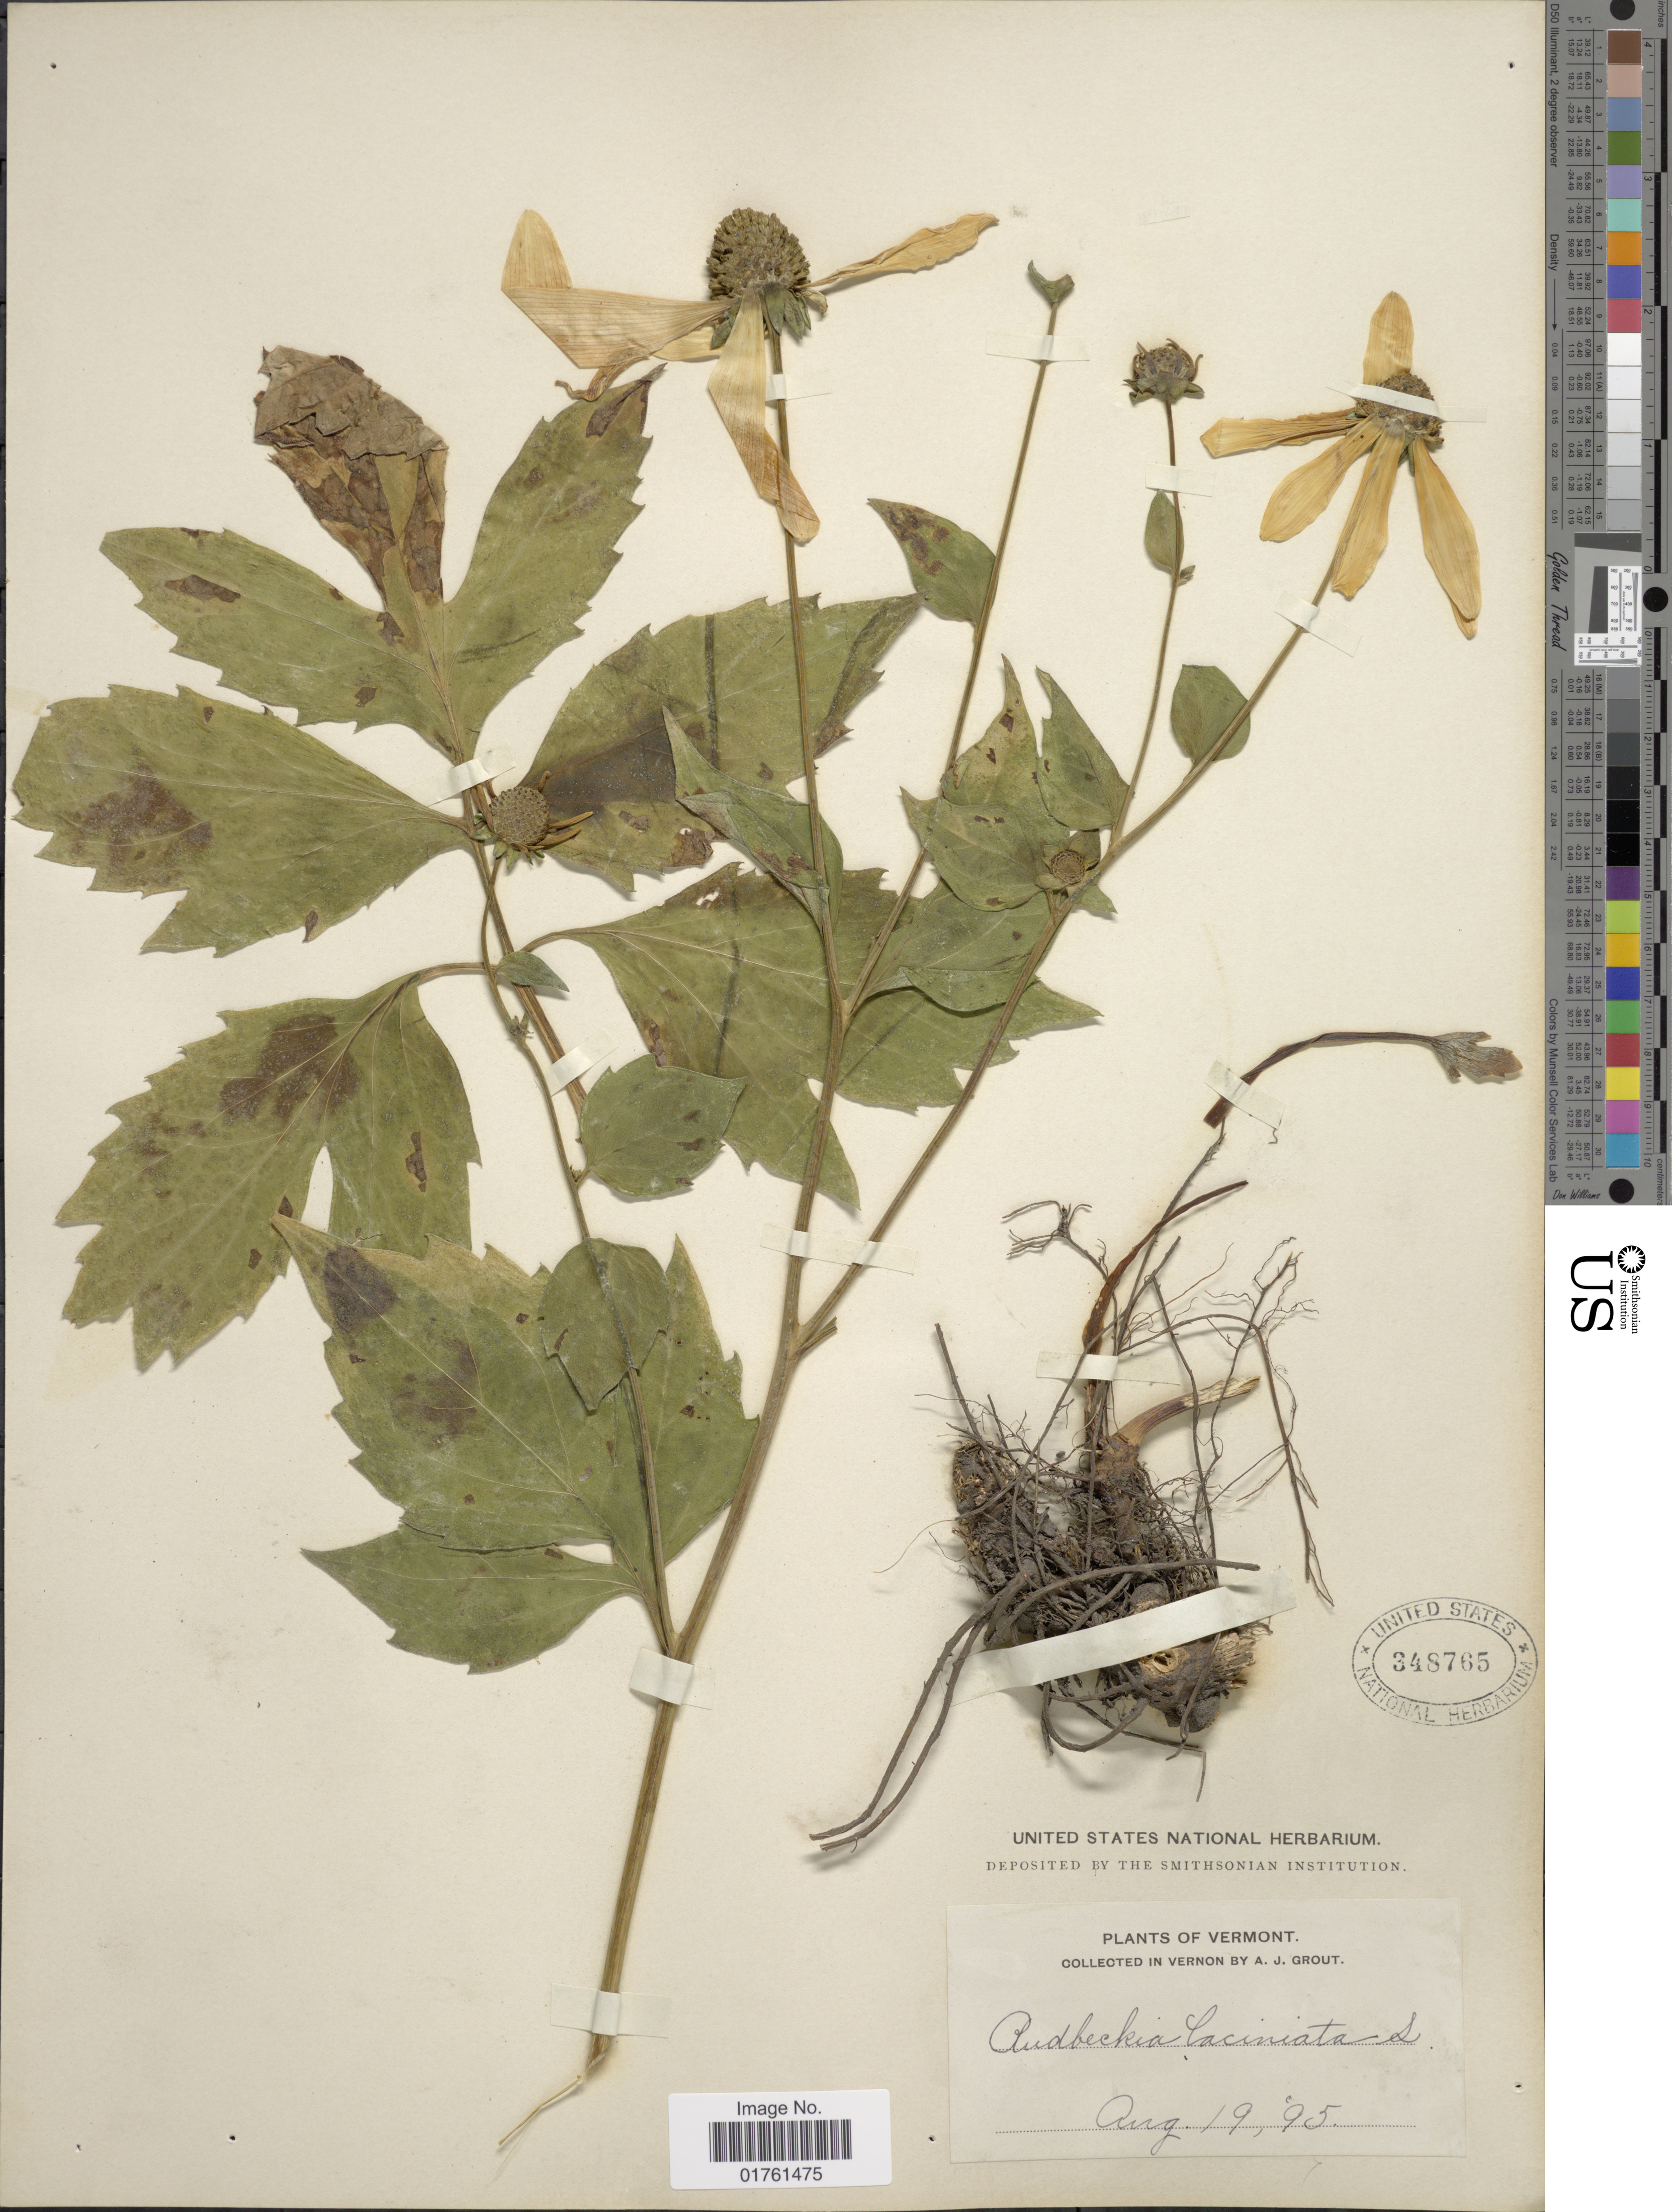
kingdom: Plantae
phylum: Tracheophyta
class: Magnoliopsida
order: Asterales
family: Asteraceae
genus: Rudbeckia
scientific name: Rudbeckia laciniata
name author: L.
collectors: A. J. Grout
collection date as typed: Transcribed d/m/y: 19/8/95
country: United States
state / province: Vermont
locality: In Vernon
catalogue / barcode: US 348765